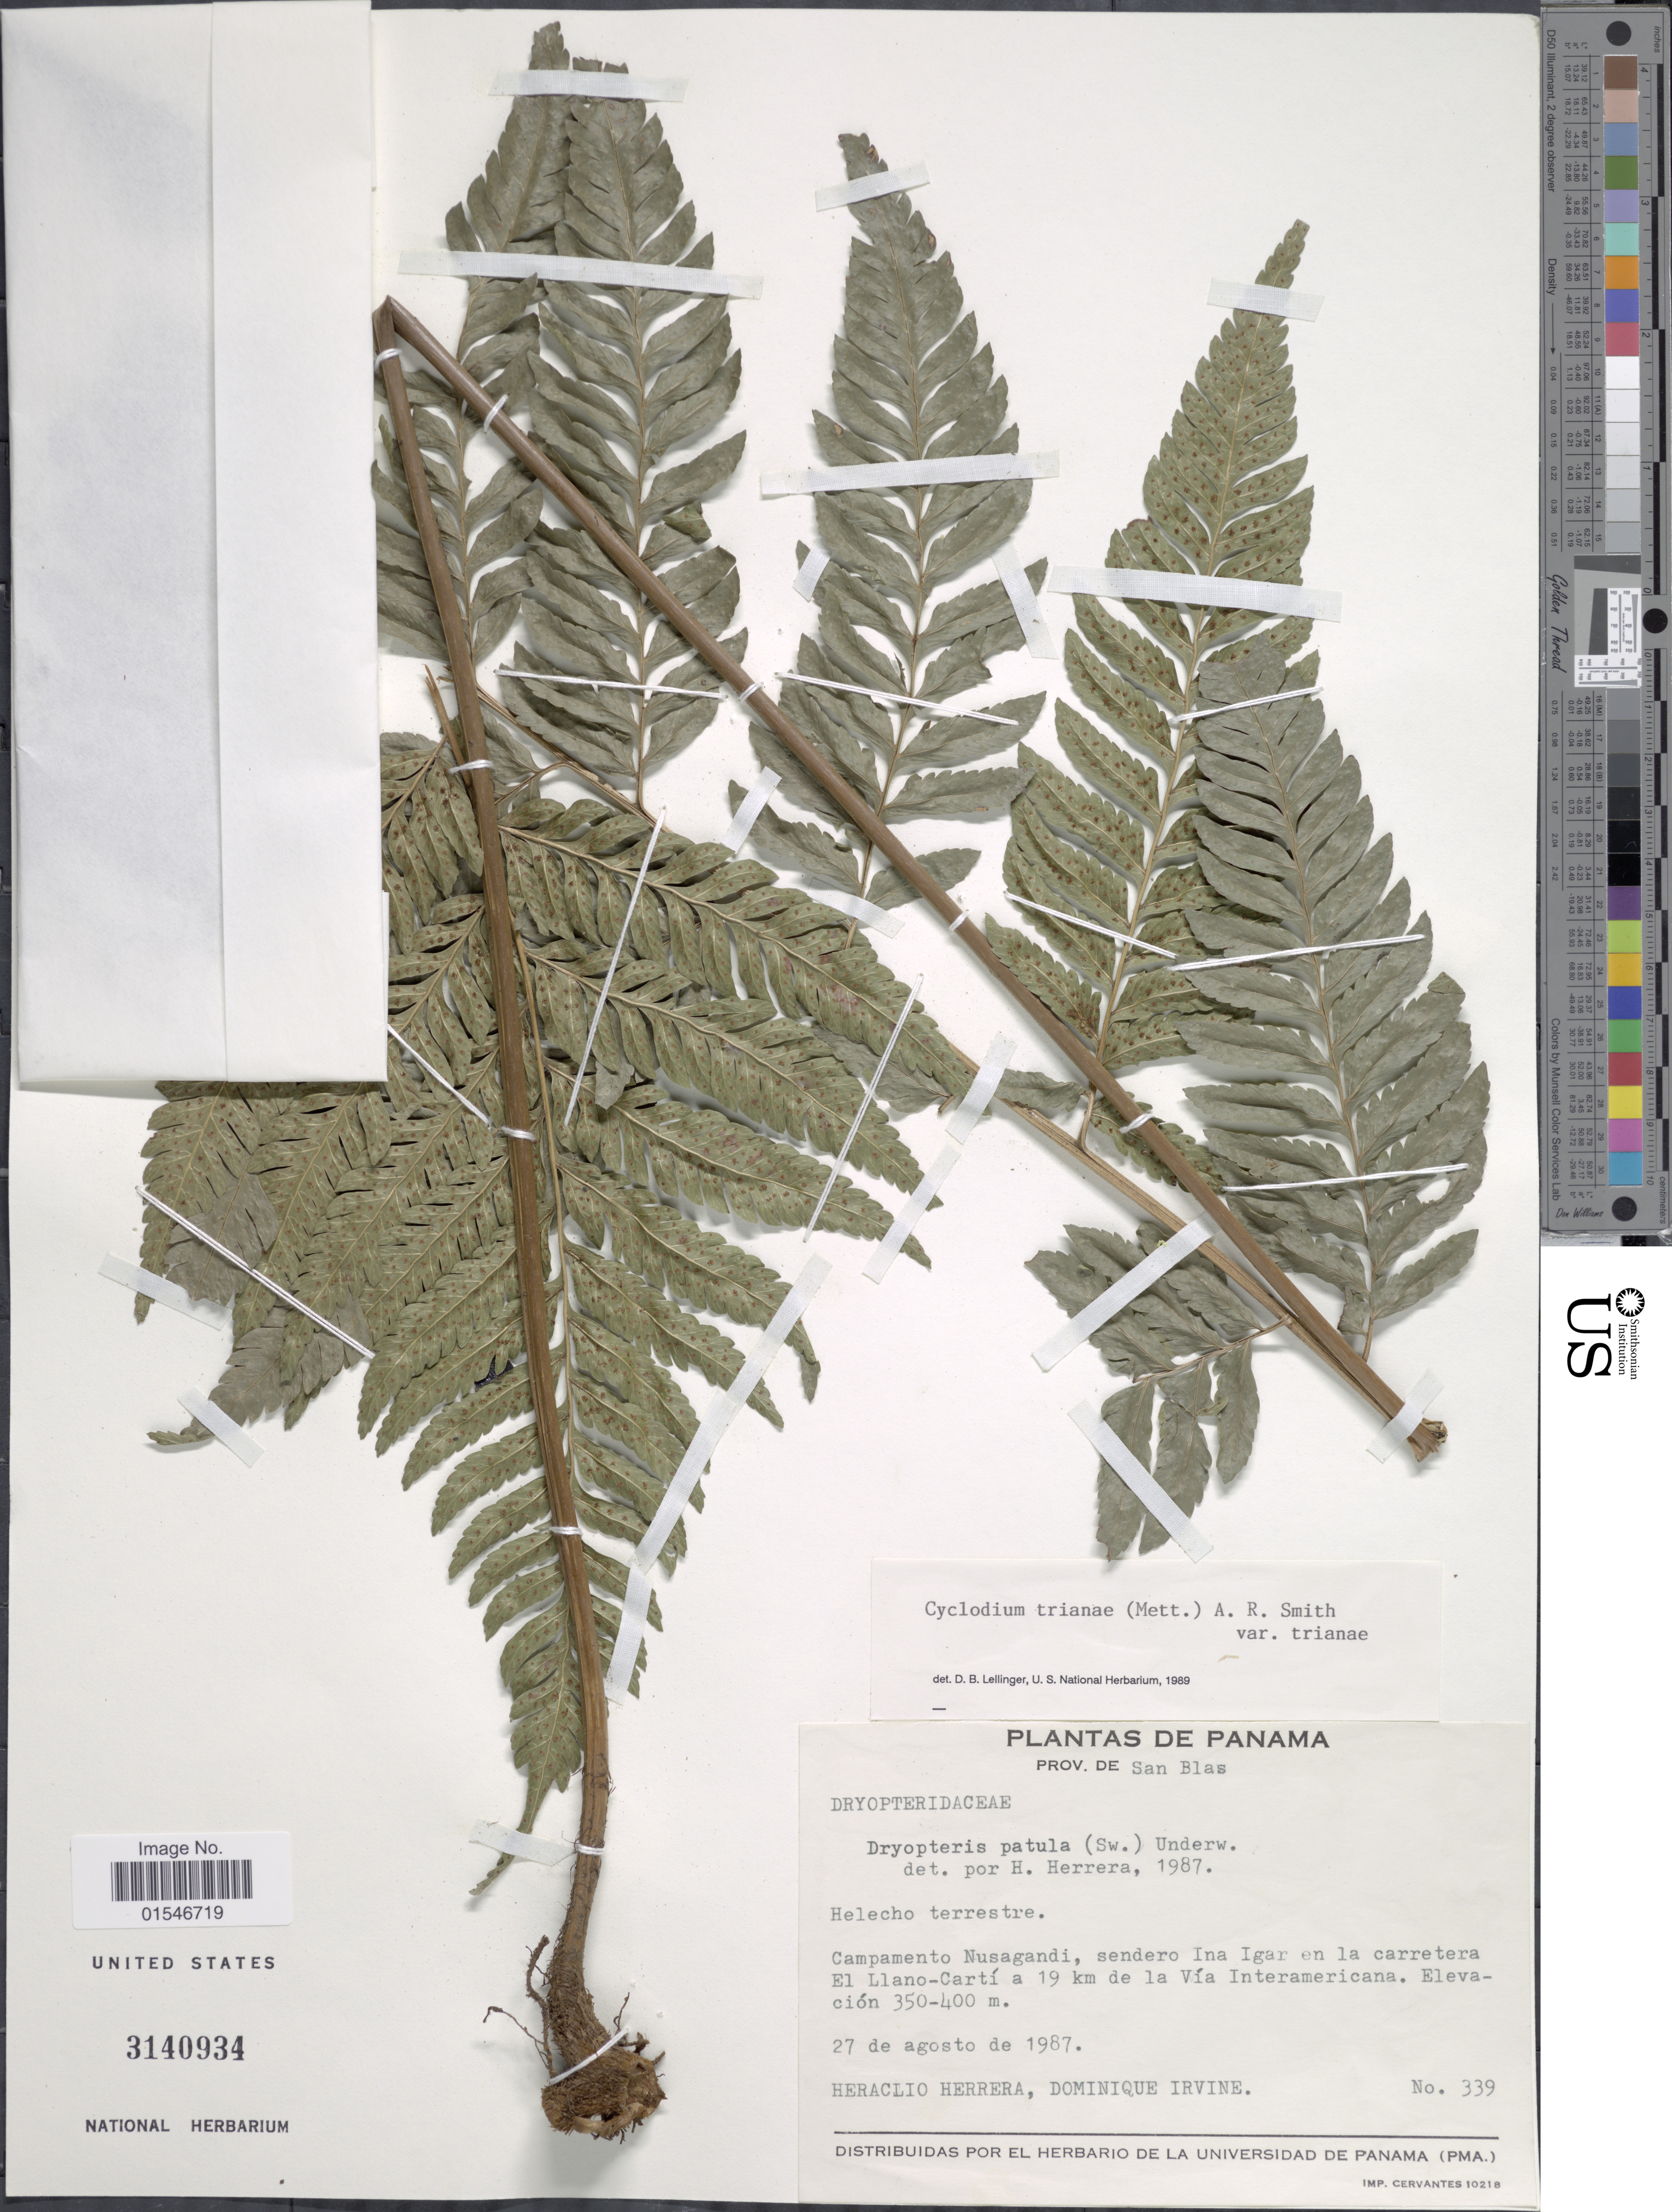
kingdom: Plantae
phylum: Tracheophyta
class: Polypodiopsida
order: Polypodiales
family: Dryopteridaceae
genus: Cyclodium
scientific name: Cyclodium trianae var. trianae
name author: (Mett.) A.R. Sm.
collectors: H. Herrera & D. Irvine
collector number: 339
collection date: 1987-08-27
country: Panama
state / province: Kuna Yala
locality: San Blas. Campamento Nusagandi, sendero Ina Igar en la carretera El Llano-Cartí a 19 km de la Vía Interamericana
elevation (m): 350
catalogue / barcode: US 3140934